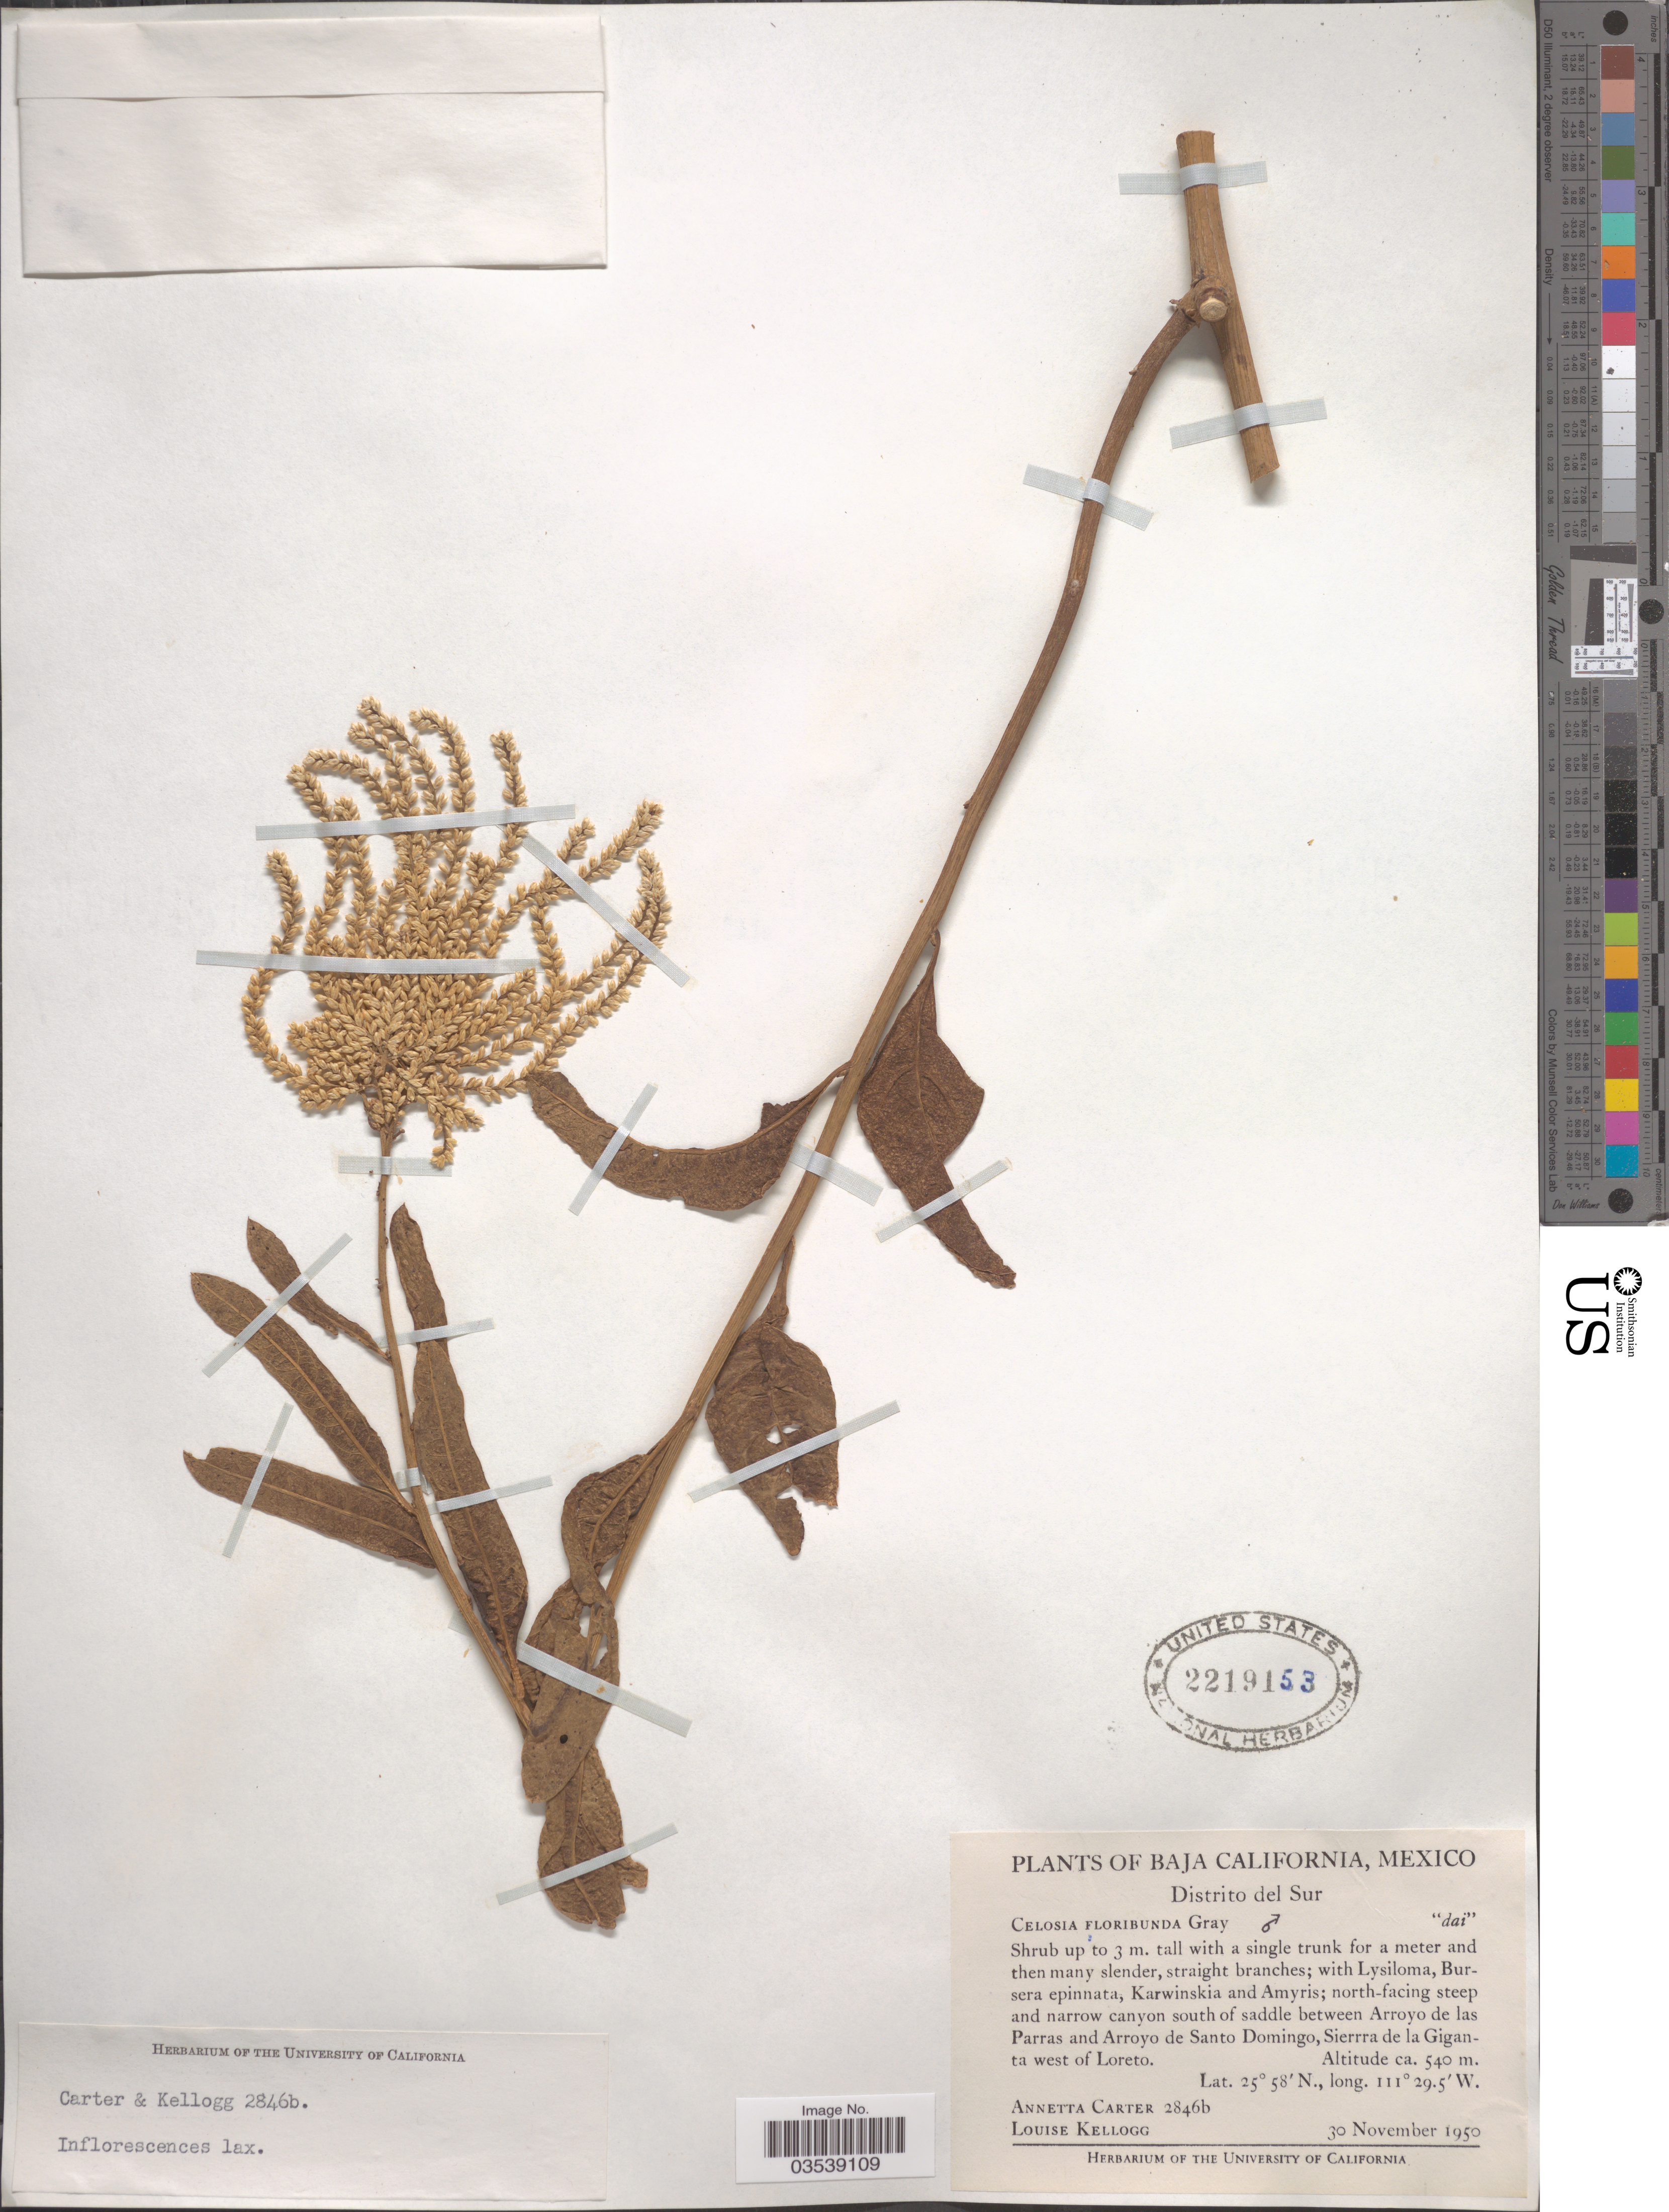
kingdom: Plantae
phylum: Tracheophyta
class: Magnoliopsida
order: Caryophyllales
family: Amaranthaceae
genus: Celosia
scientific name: Celosia floribunda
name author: A. Gray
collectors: A. Carter & L. Kellog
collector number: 2846b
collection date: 1950-11-30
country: Mexico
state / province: Baja California Sur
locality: Distrito del Sur. North-facing steep and narrow canyon south of saddle between Arroyo de las Parras and Arroyo de Santo Domingo, Sierra de la Giganta west of Loreto.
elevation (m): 540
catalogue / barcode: US 2219153